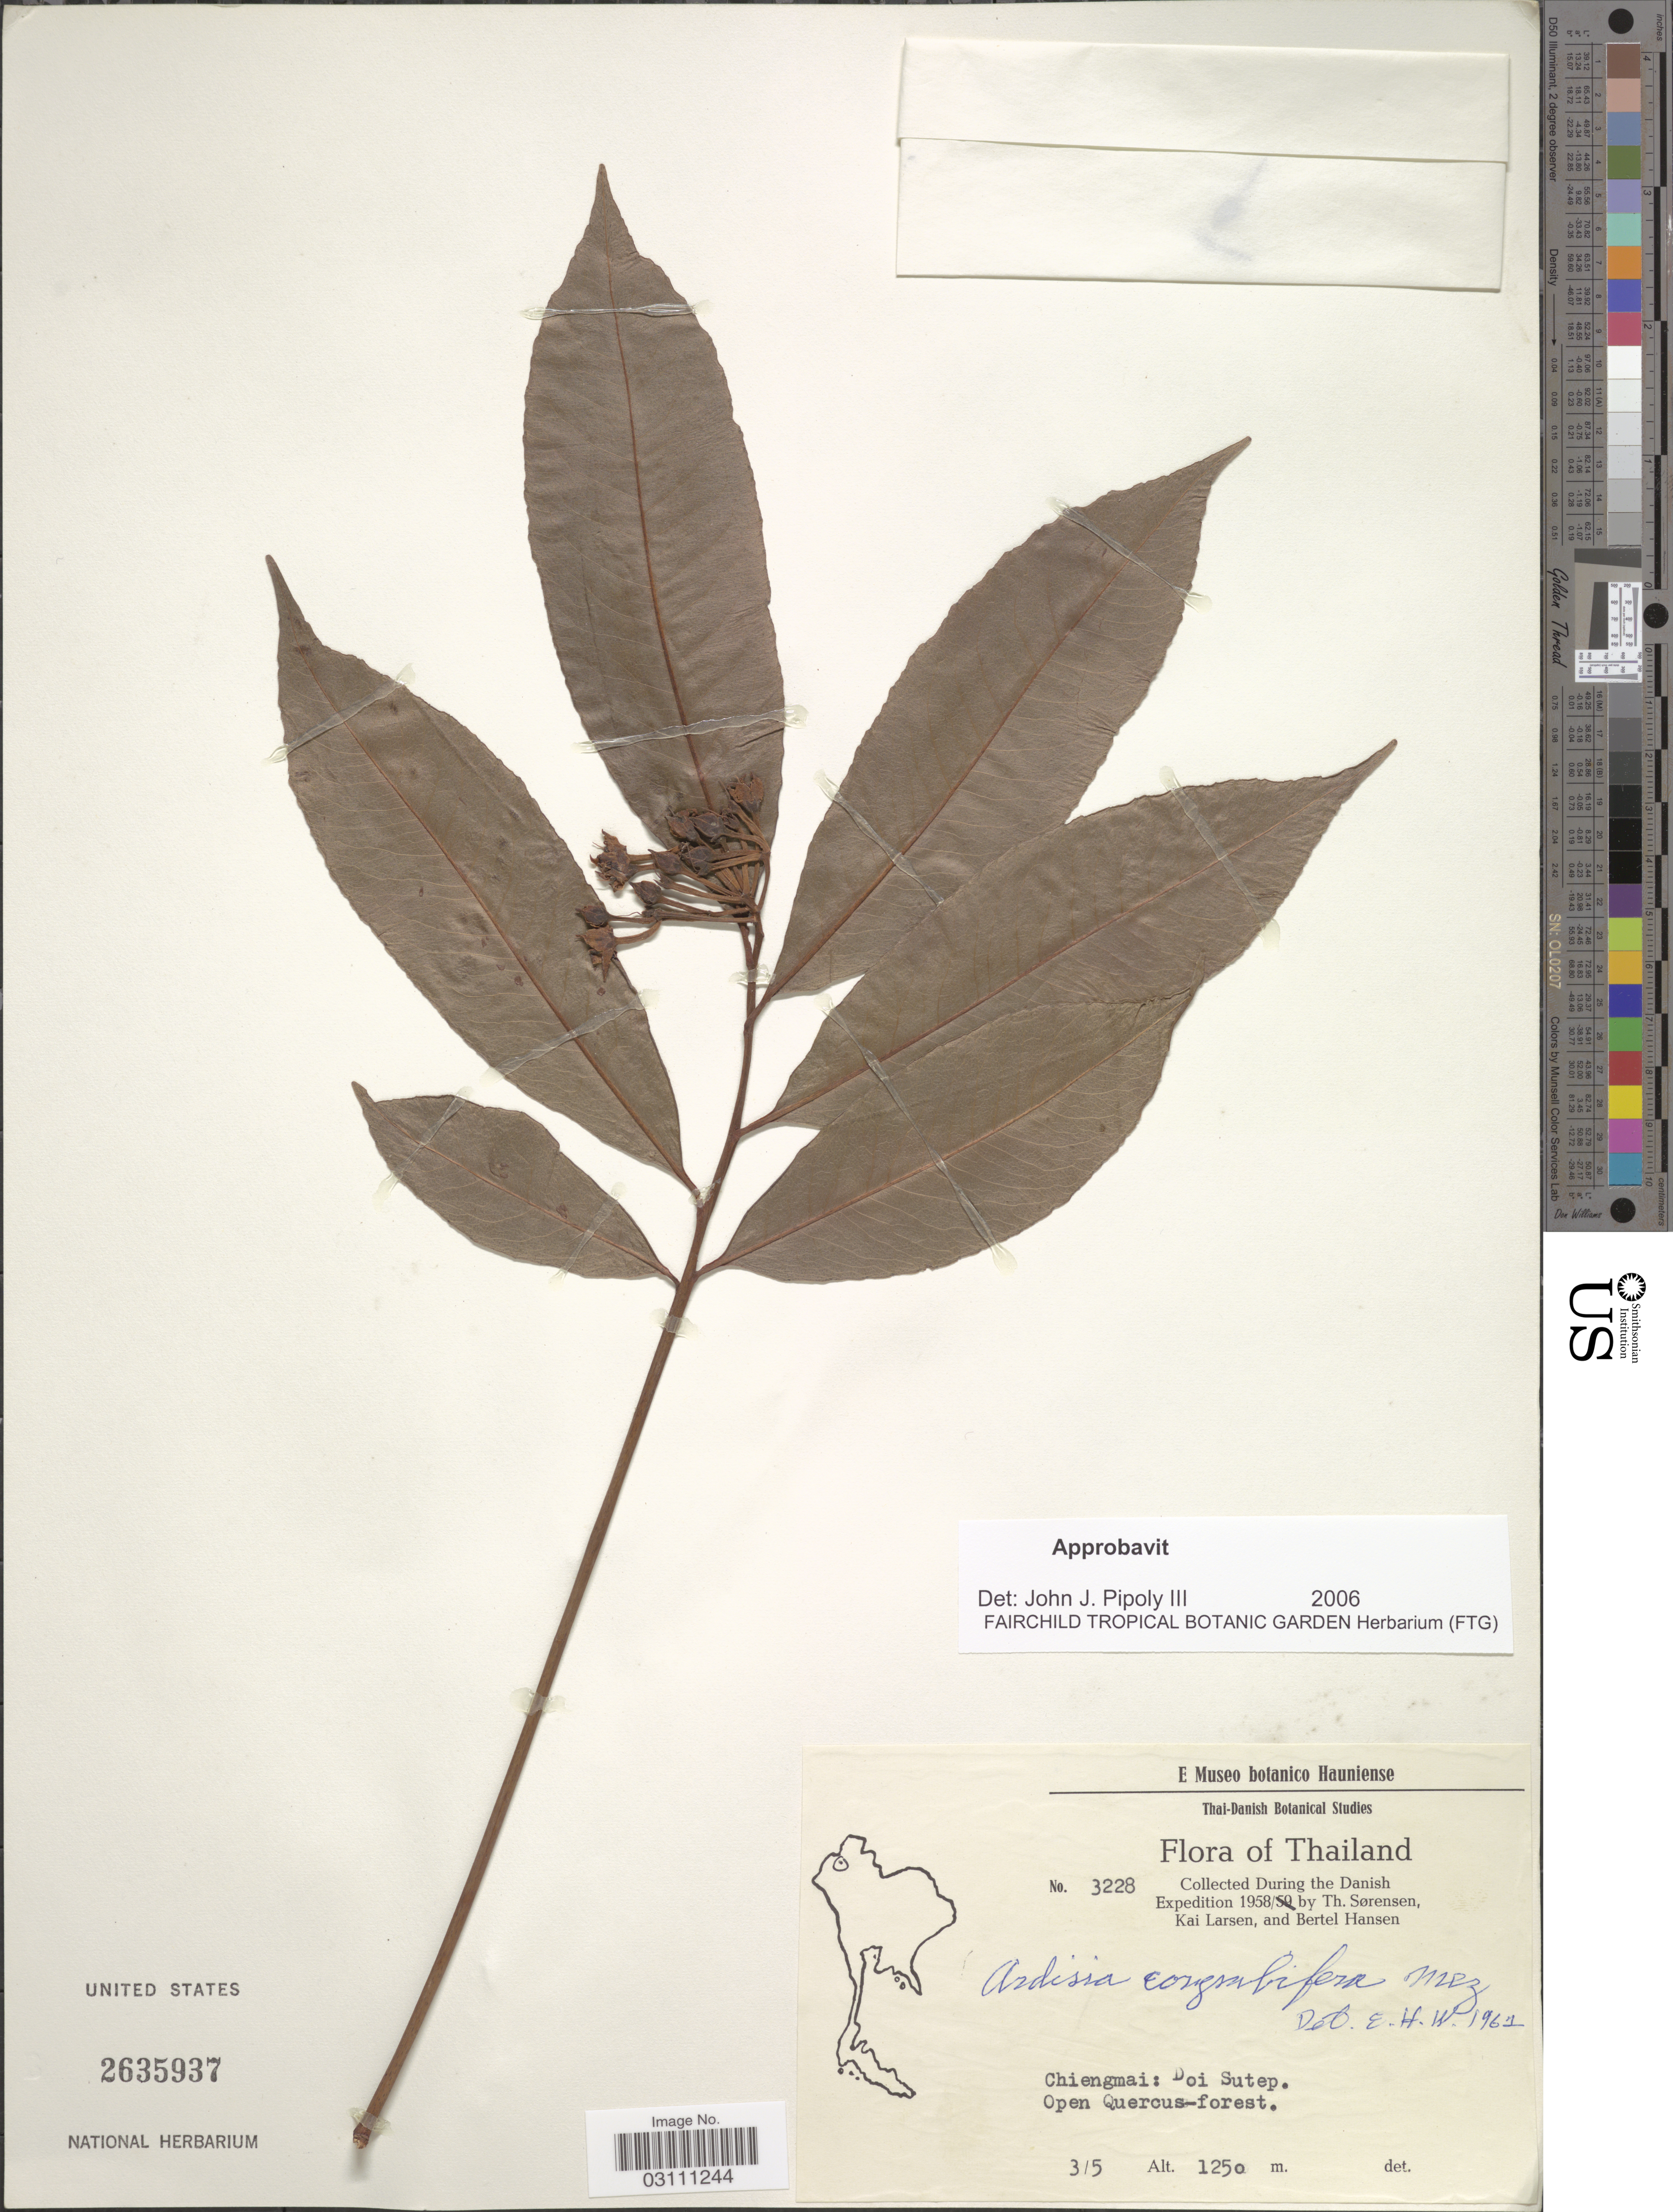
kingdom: Plantae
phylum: Tracheophyta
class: Magnoliopsida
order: Ericales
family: Primulaceae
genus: Ardisia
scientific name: Ardisia corymbifera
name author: Mez in Engl.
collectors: T. Sorensen, K. Larsen & B. Hansen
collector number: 3228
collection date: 1958-05-03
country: Thailand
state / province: Chiang Mai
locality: Doi Sutep.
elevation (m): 1250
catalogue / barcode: US 2635937